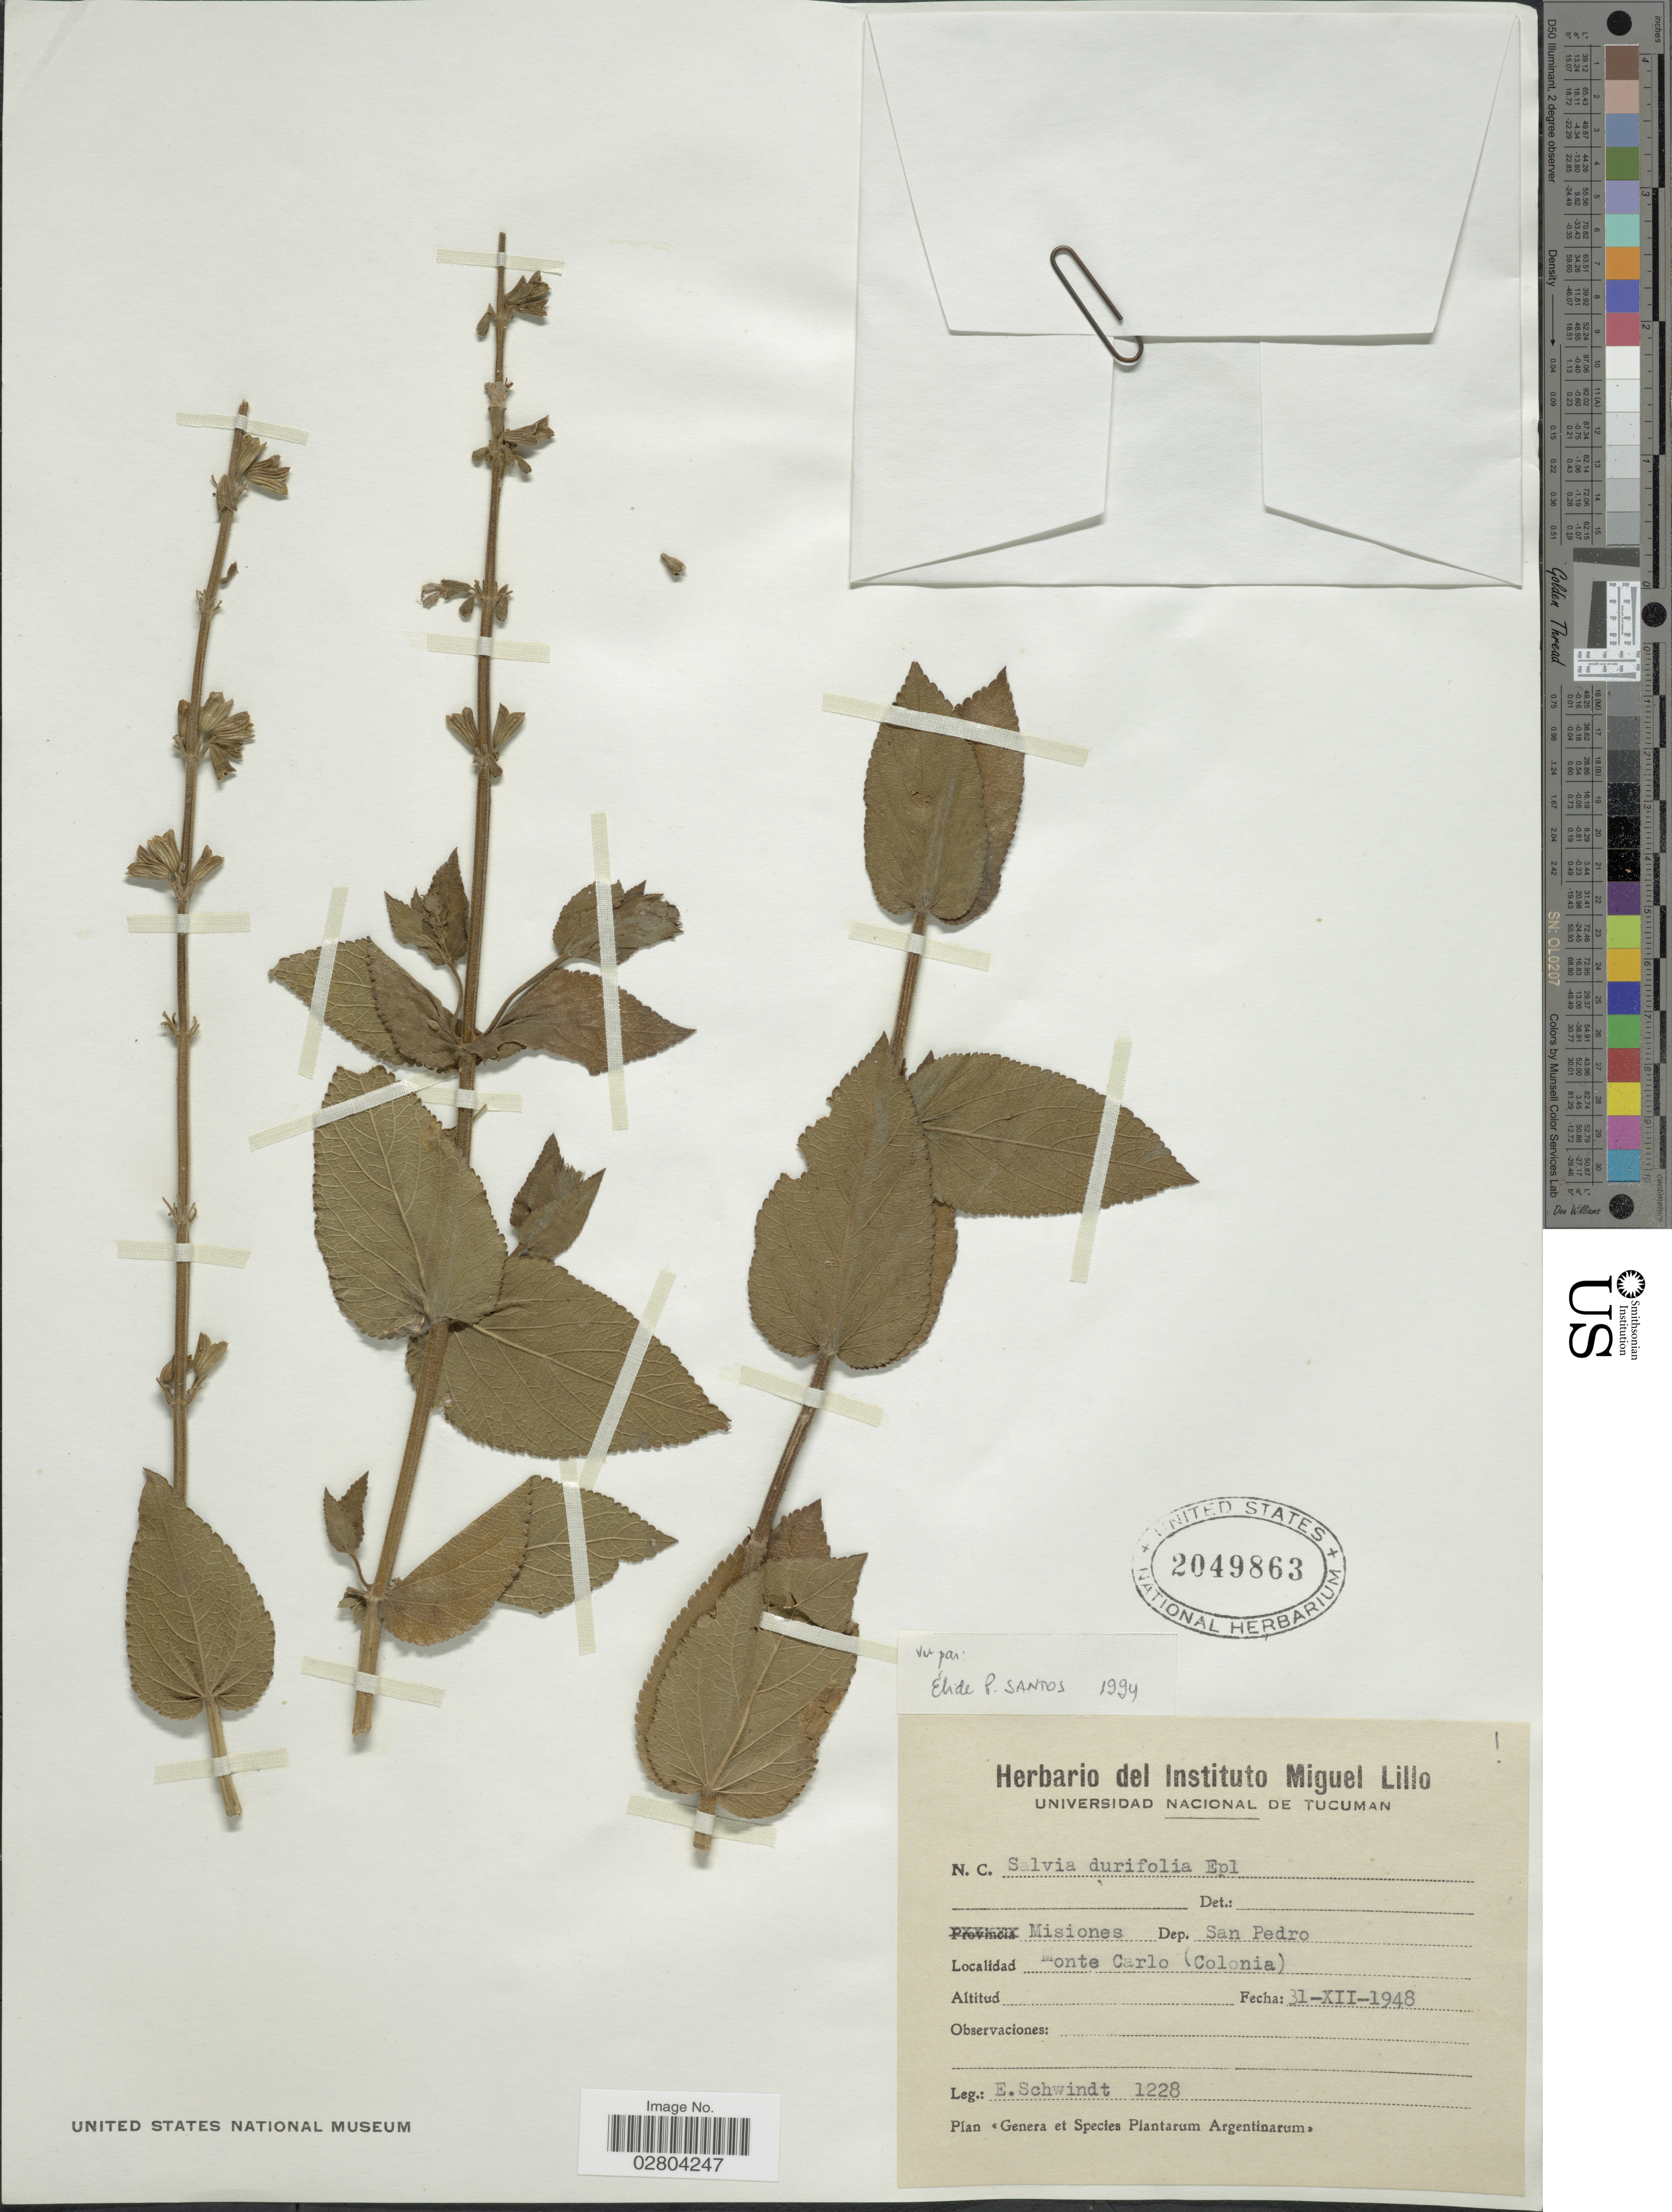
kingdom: Plantae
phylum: Tracheophyta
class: Magnoliopsida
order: Lamiales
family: Lamiaceae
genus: Salvia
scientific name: Salvia durifolia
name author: Epling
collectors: E. Schwindt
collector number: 1228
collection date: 1948-12-31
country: Argentina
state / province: Misiones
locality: Dep. San Pedro. Monte Carlo (Colonia)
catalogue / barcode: US 2049863